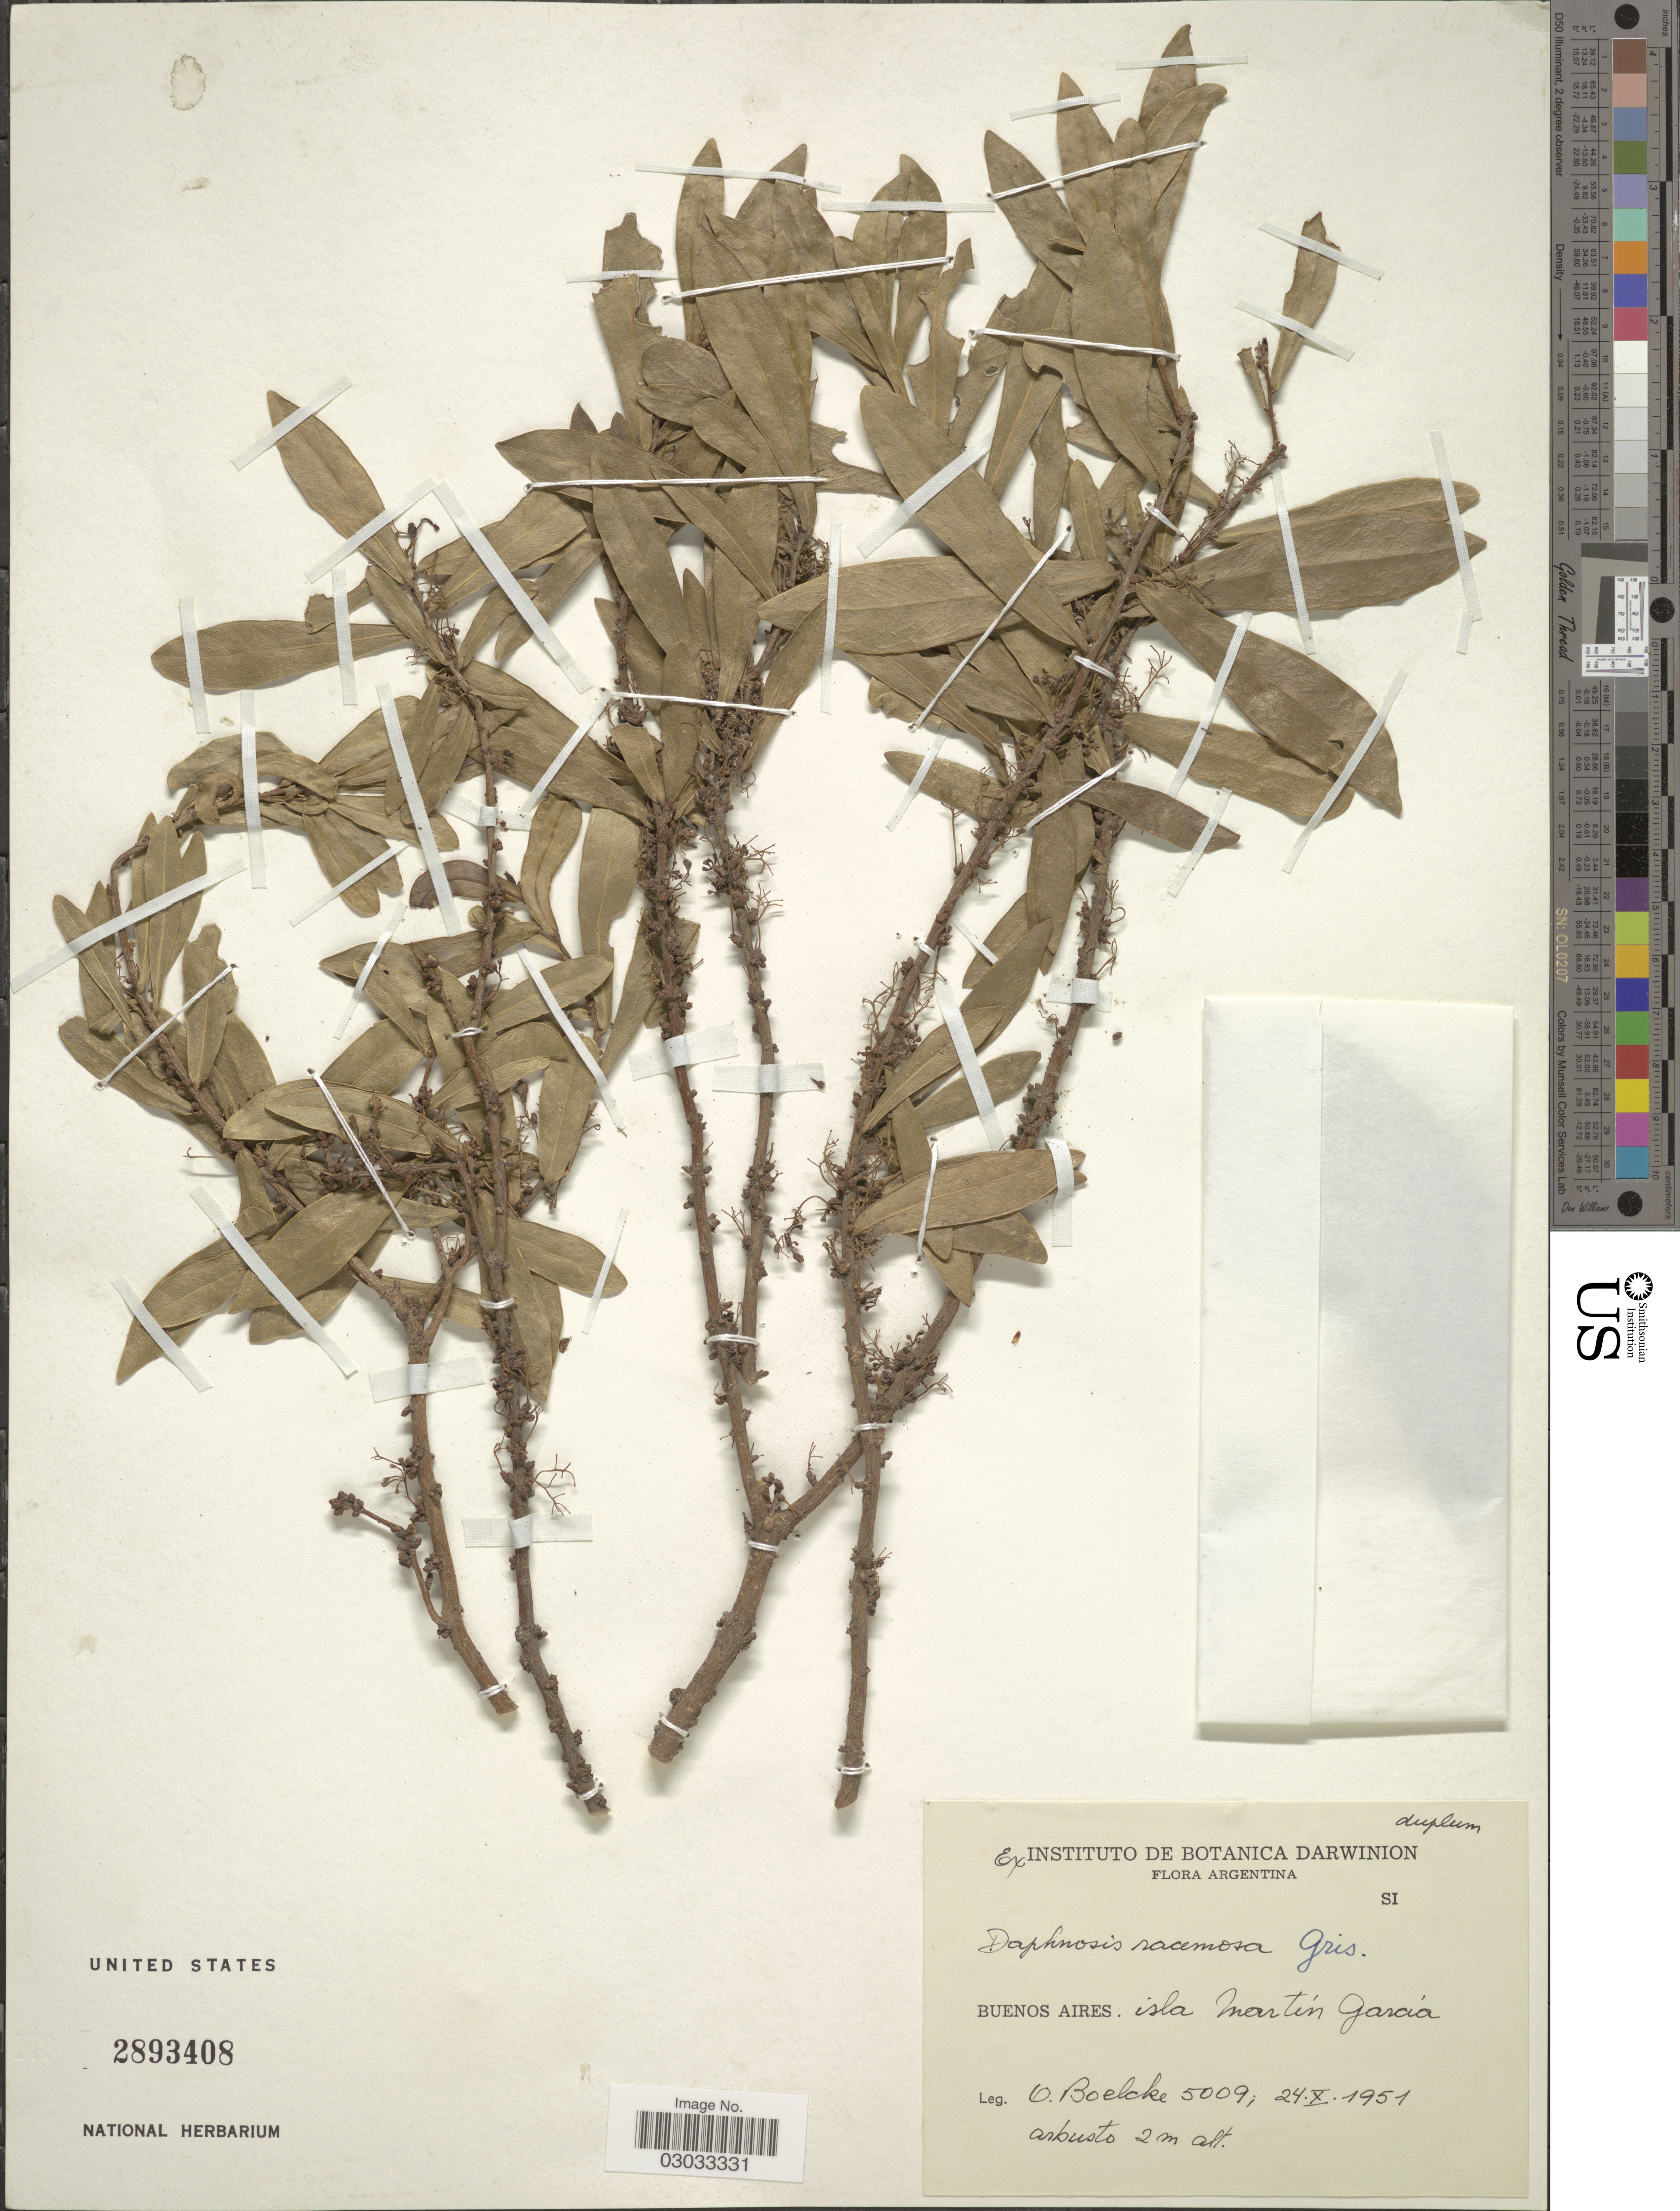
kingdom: Plantae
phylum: Tracheophyta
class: Magnoliopsida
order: Malvales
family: Thymelaeaceae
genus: Daphnopsis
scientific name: Daphnopsis racemosa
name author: Griseb.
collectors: O. Boelcke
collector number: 5009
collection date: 1951-10-24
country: Argentina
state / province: Buenos Aires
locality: Isla Martín García.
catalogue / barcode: US 2893408